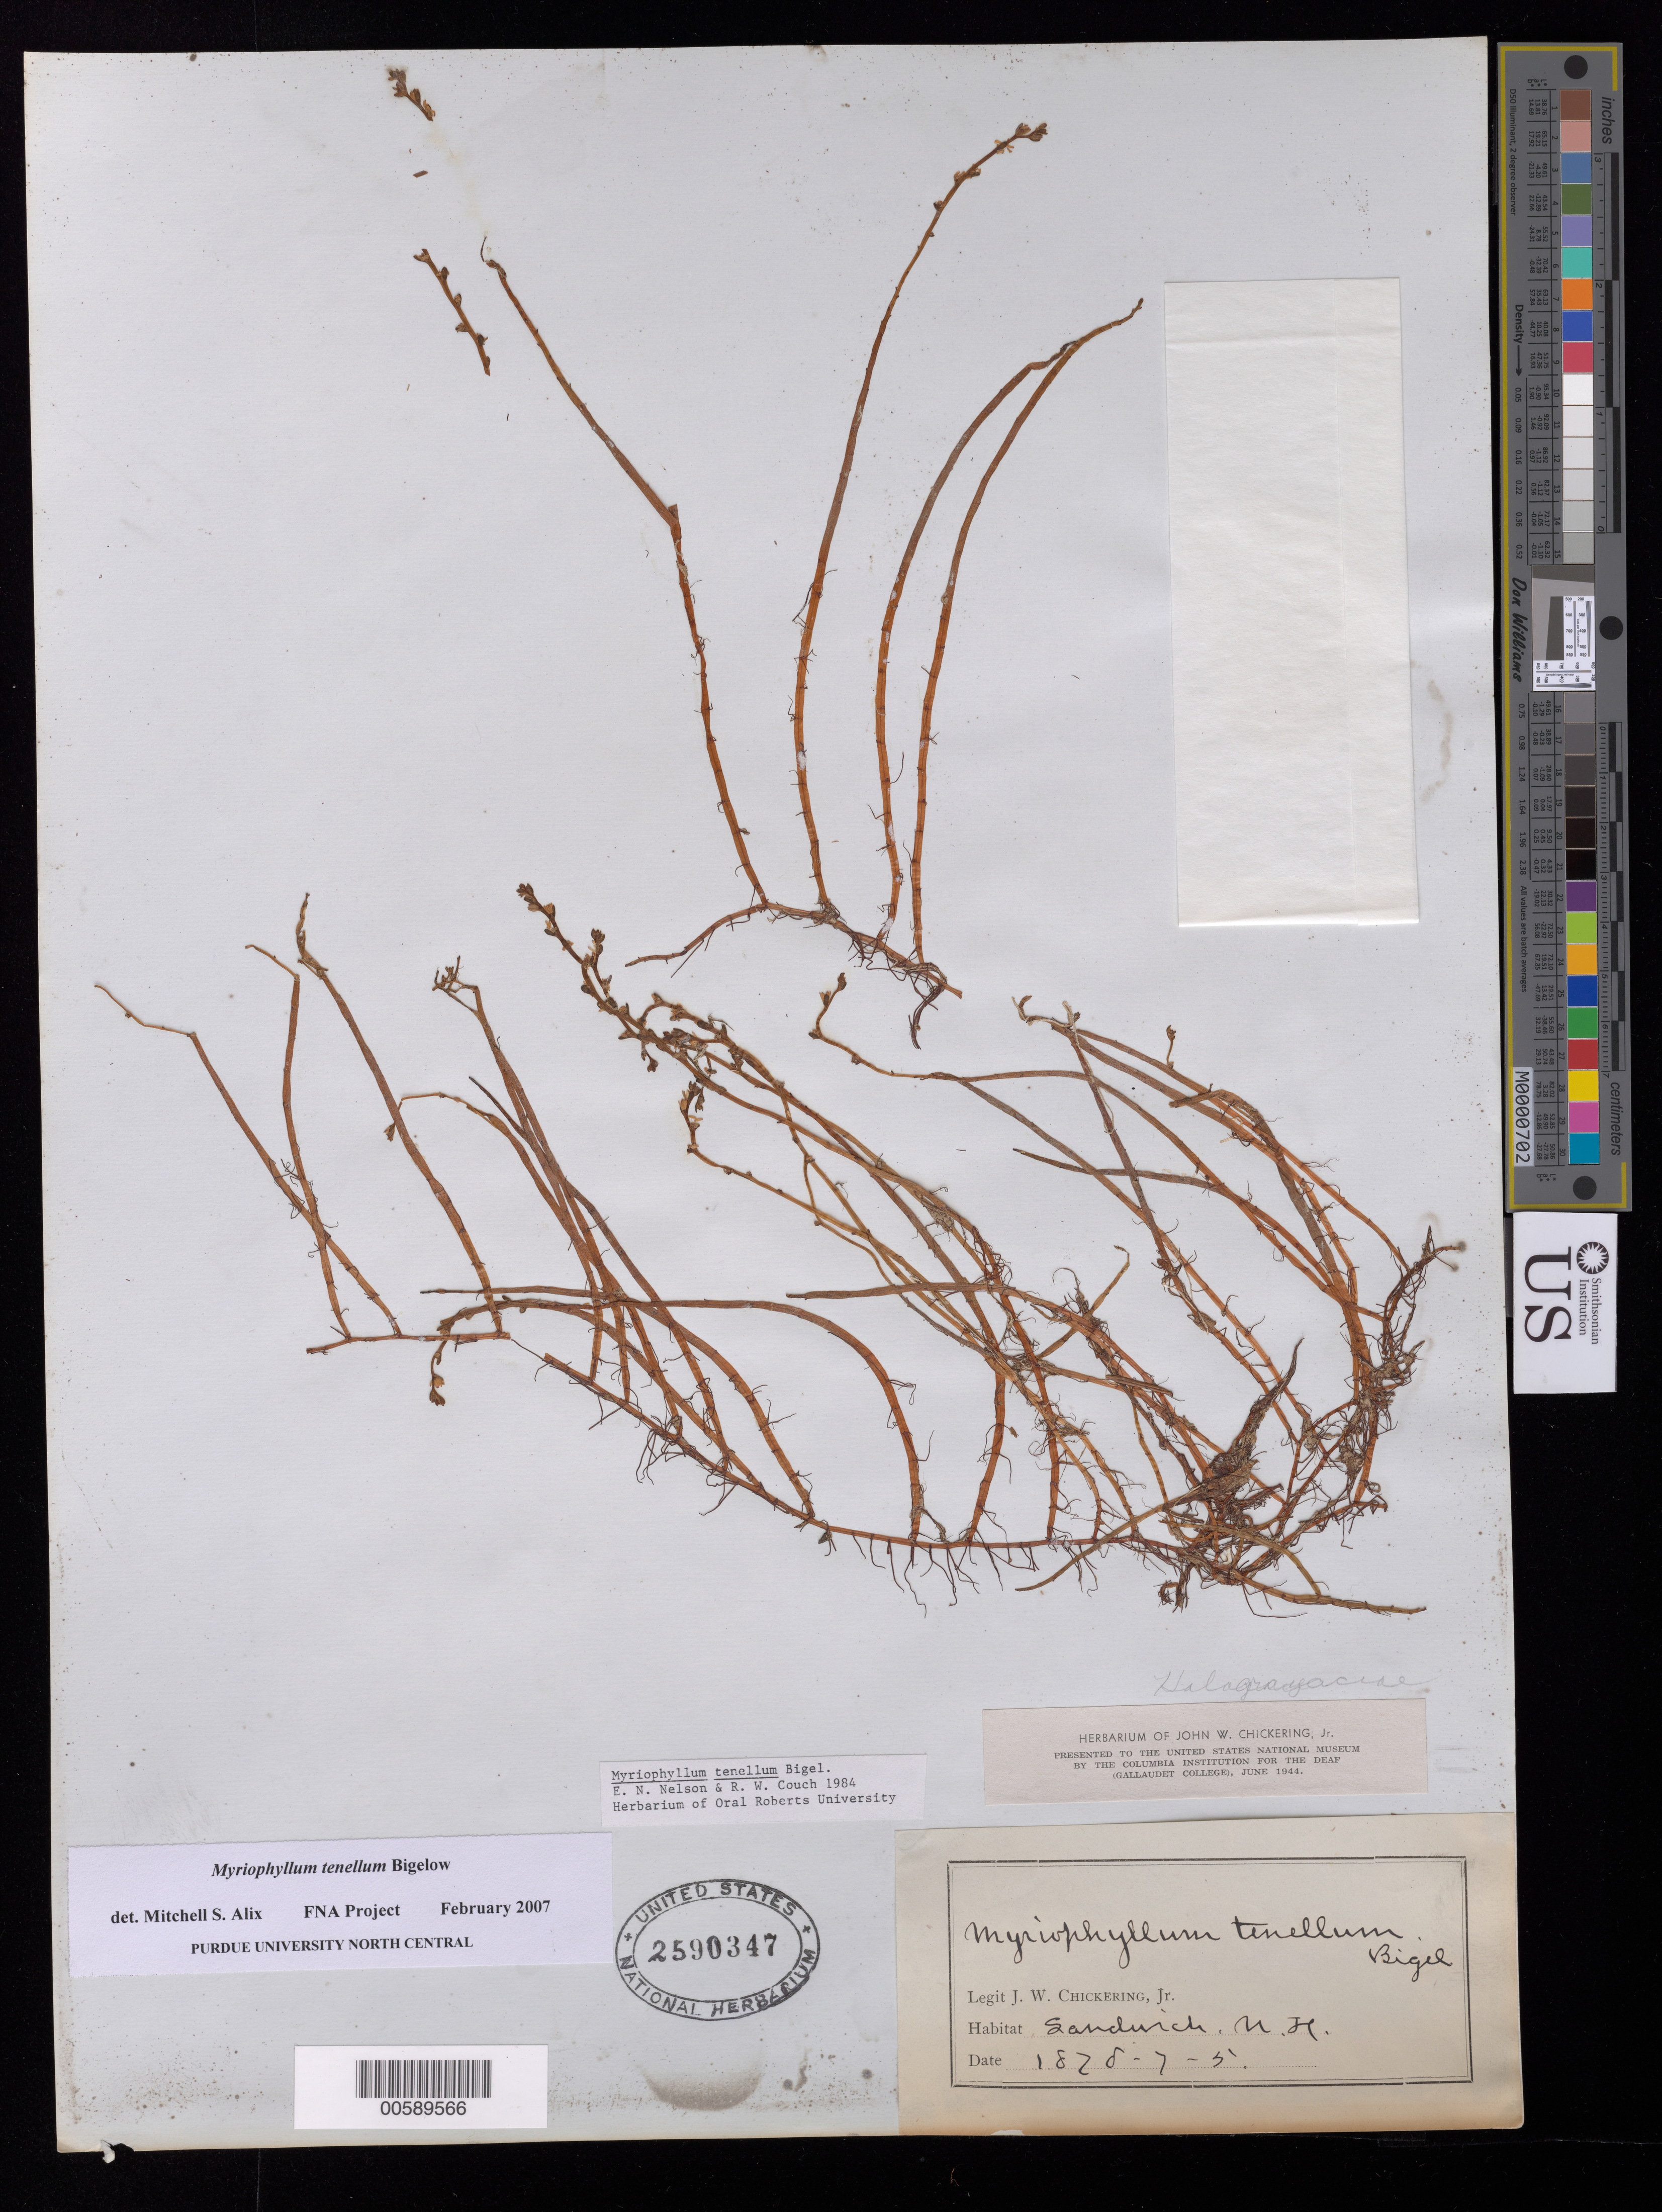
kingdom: Plantae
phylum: Tracheophyta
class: Magnoliopsida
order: Saxifragales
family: Haloragaceae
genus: Myriophyllum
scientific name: Myriophyllum tenellum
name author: Bigelow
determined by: Alix, M. S.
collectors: J. W. Chickering Jr.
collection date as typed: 07 May 1828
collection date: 1828-05-07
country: United States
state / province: New Hampshire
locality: Sandwich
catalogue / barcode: US 2590347